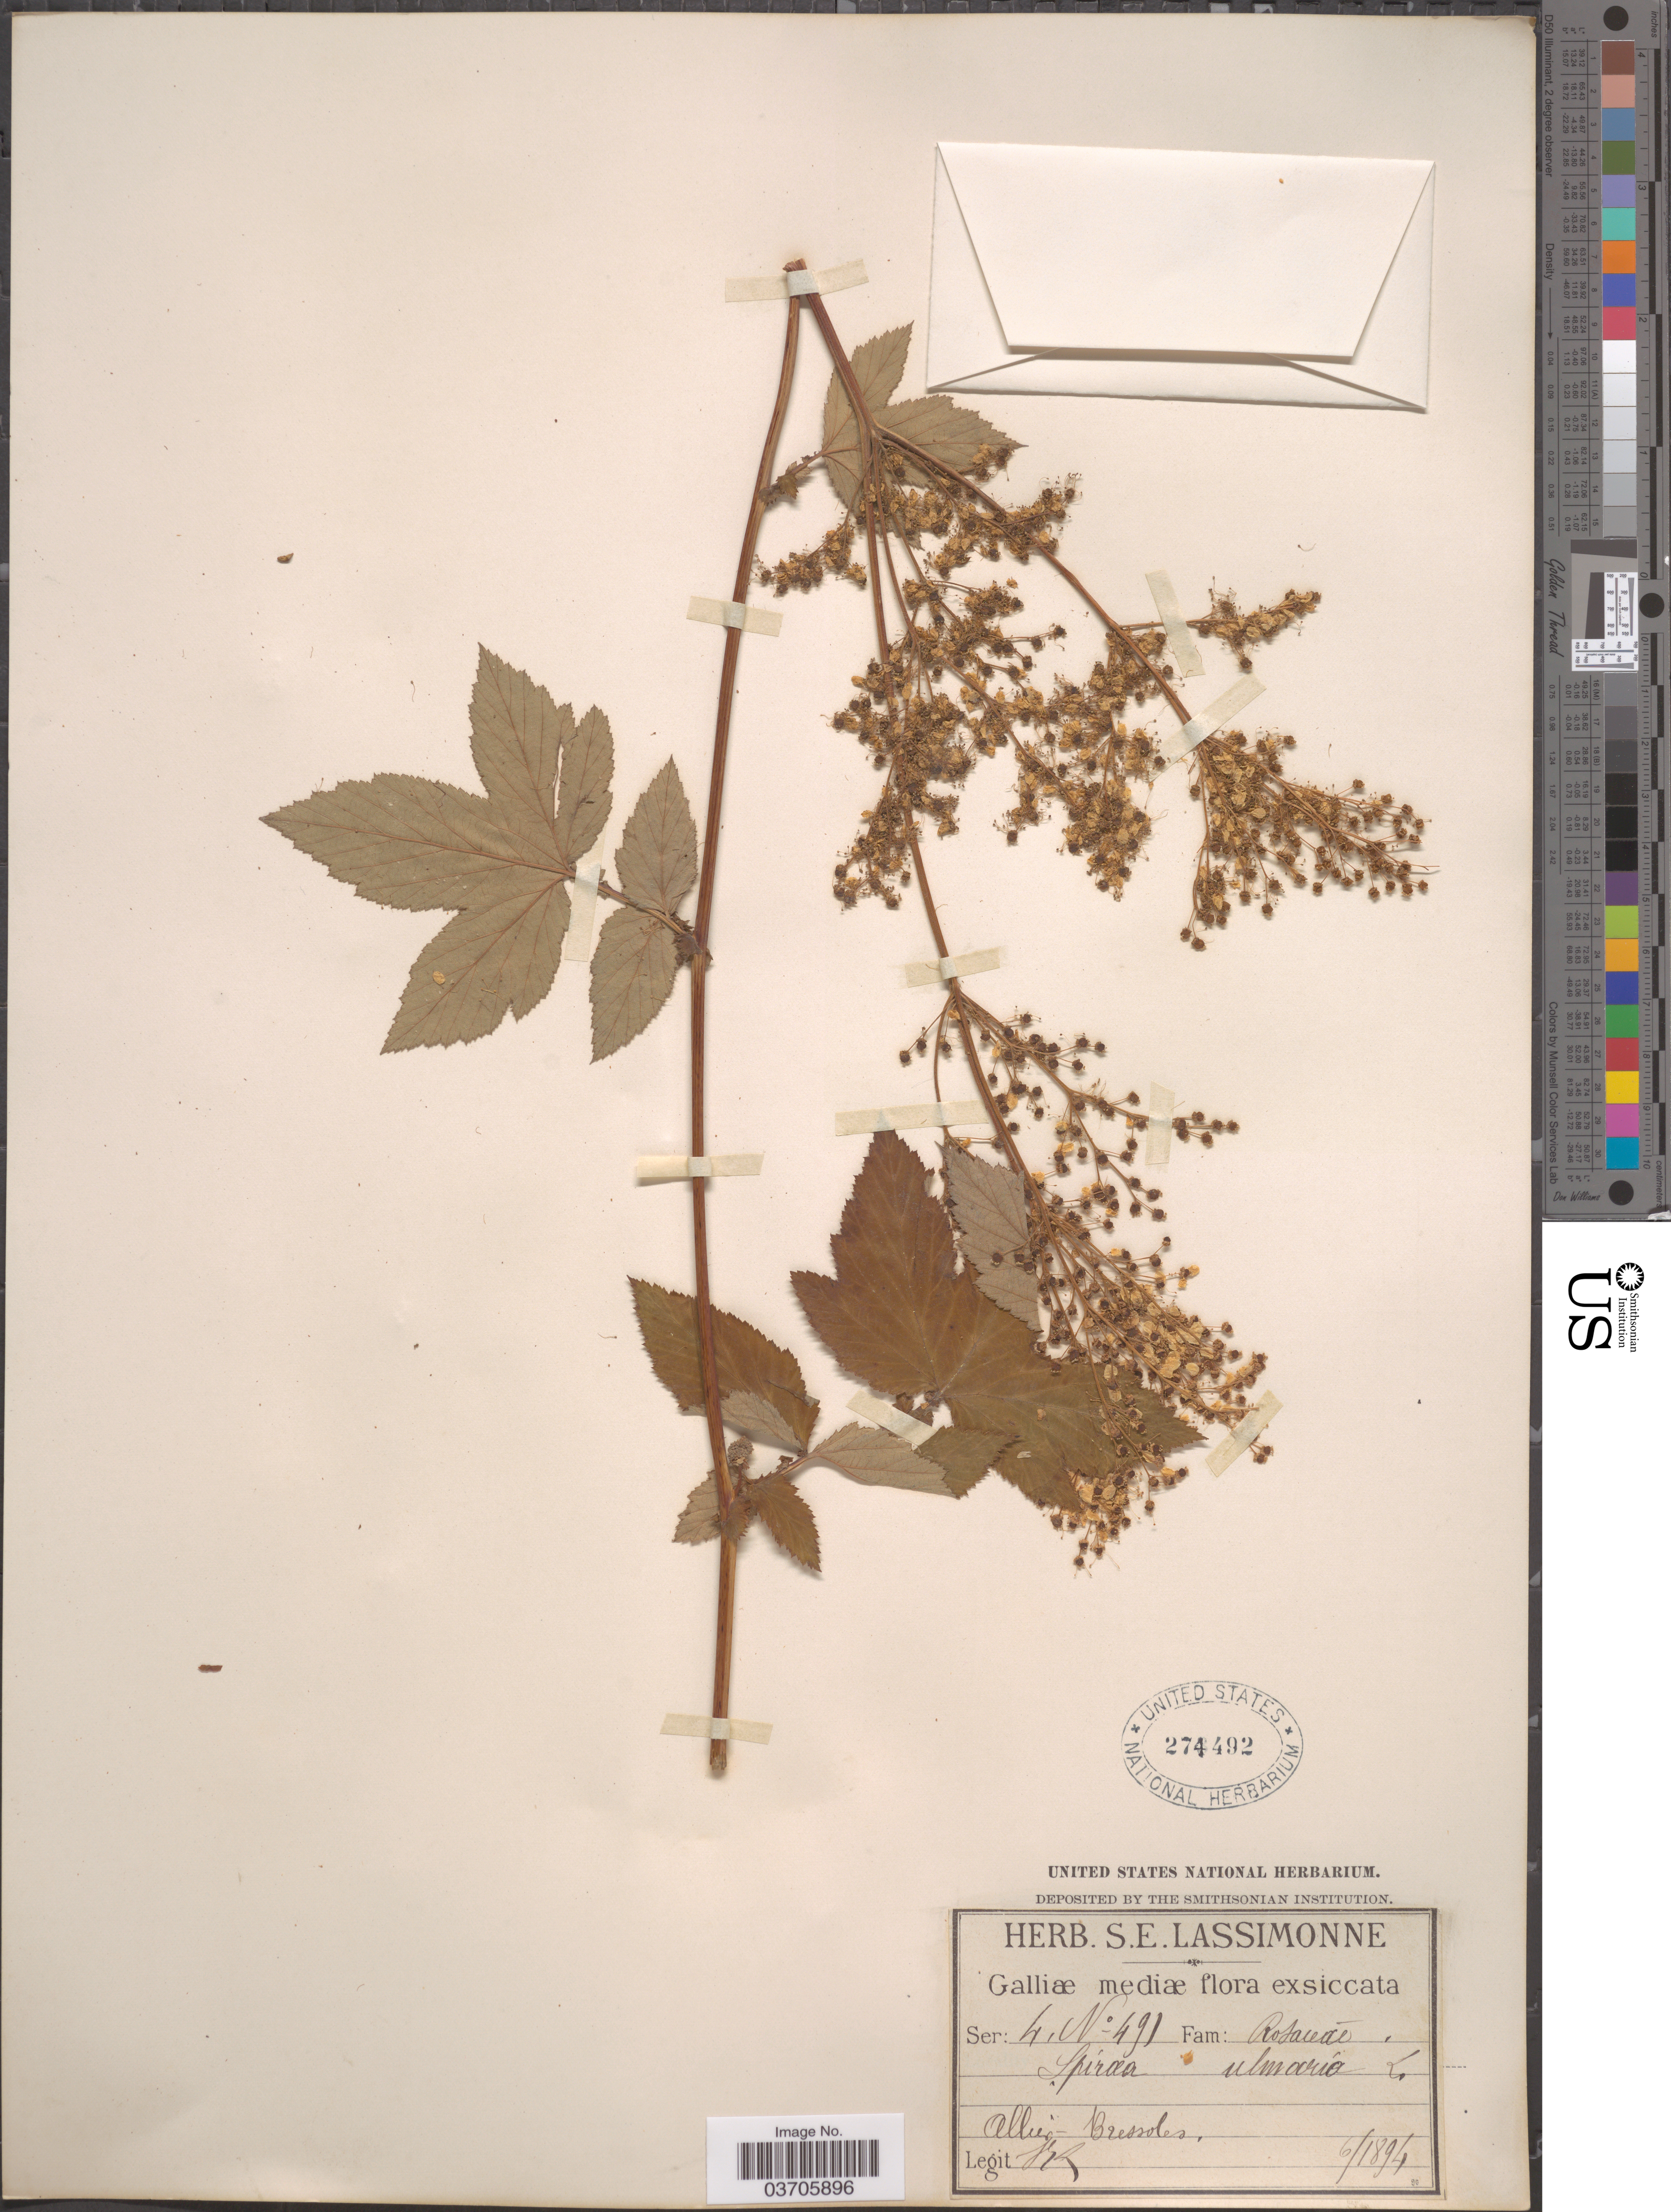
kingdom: Plantae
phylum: Tracheophyta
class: Magnoliopsida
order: Rosales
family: Rosaceae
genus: Filipendula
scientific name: Filipendula ulmaria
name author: (L.) Maxim.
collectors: S. Lassimonne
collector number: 491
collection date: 1894-06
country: France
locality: Galliæ mediæ. Allier - Bressoles.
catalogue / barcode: US 274492